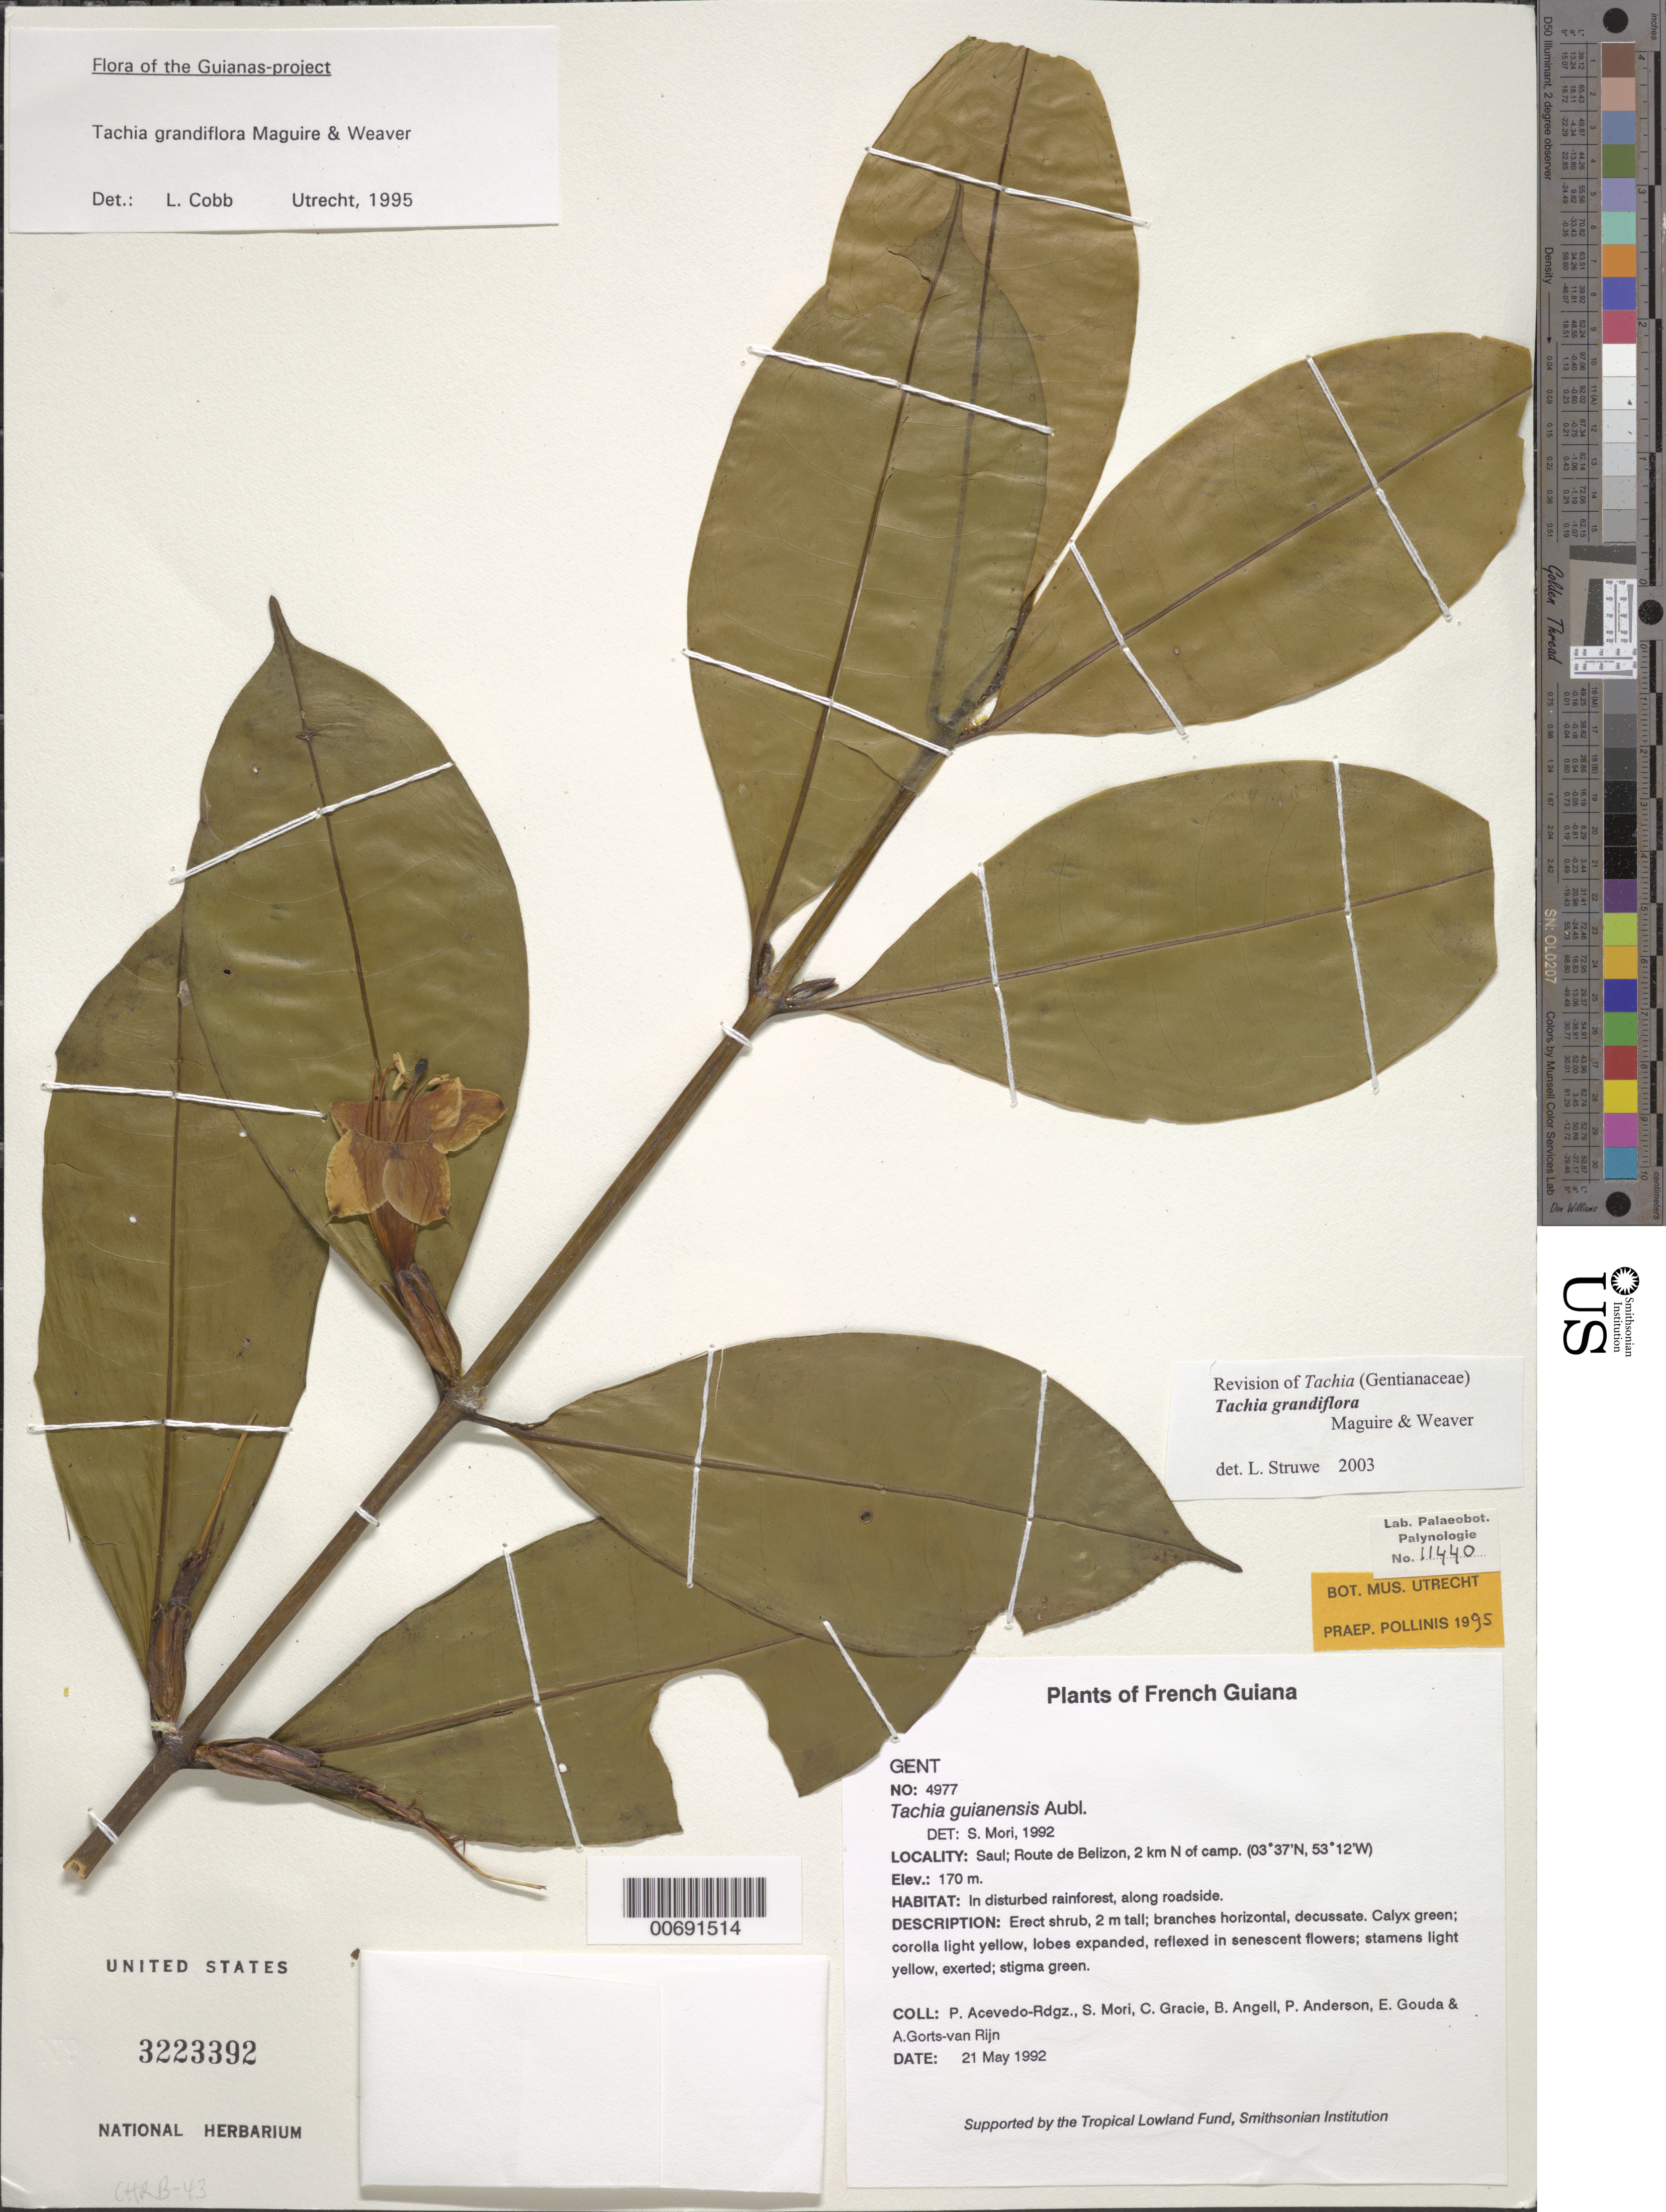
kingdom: Plantae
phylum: Tracheophyta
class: Magnoliopsida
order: Gentianales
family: Gentianaceae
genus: Tachia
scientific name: Tachia guianensis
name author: Aubl.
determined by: Mori, Scott A.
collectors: P. Acevedo-Rodr., S. Mori, C. A. Gracie, Bobbi Angell, P. Anderson, E. J. Gouda & A. .R. A. Görts-van Rijn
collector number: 4977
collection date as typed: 21 May 1992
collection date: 1992-05-21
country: French Guiana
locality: Saul; Route de Belizon, 2 km N of camp.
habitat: In disturbed rainforest, along roadside.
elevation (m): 170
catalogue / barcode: US 3223392